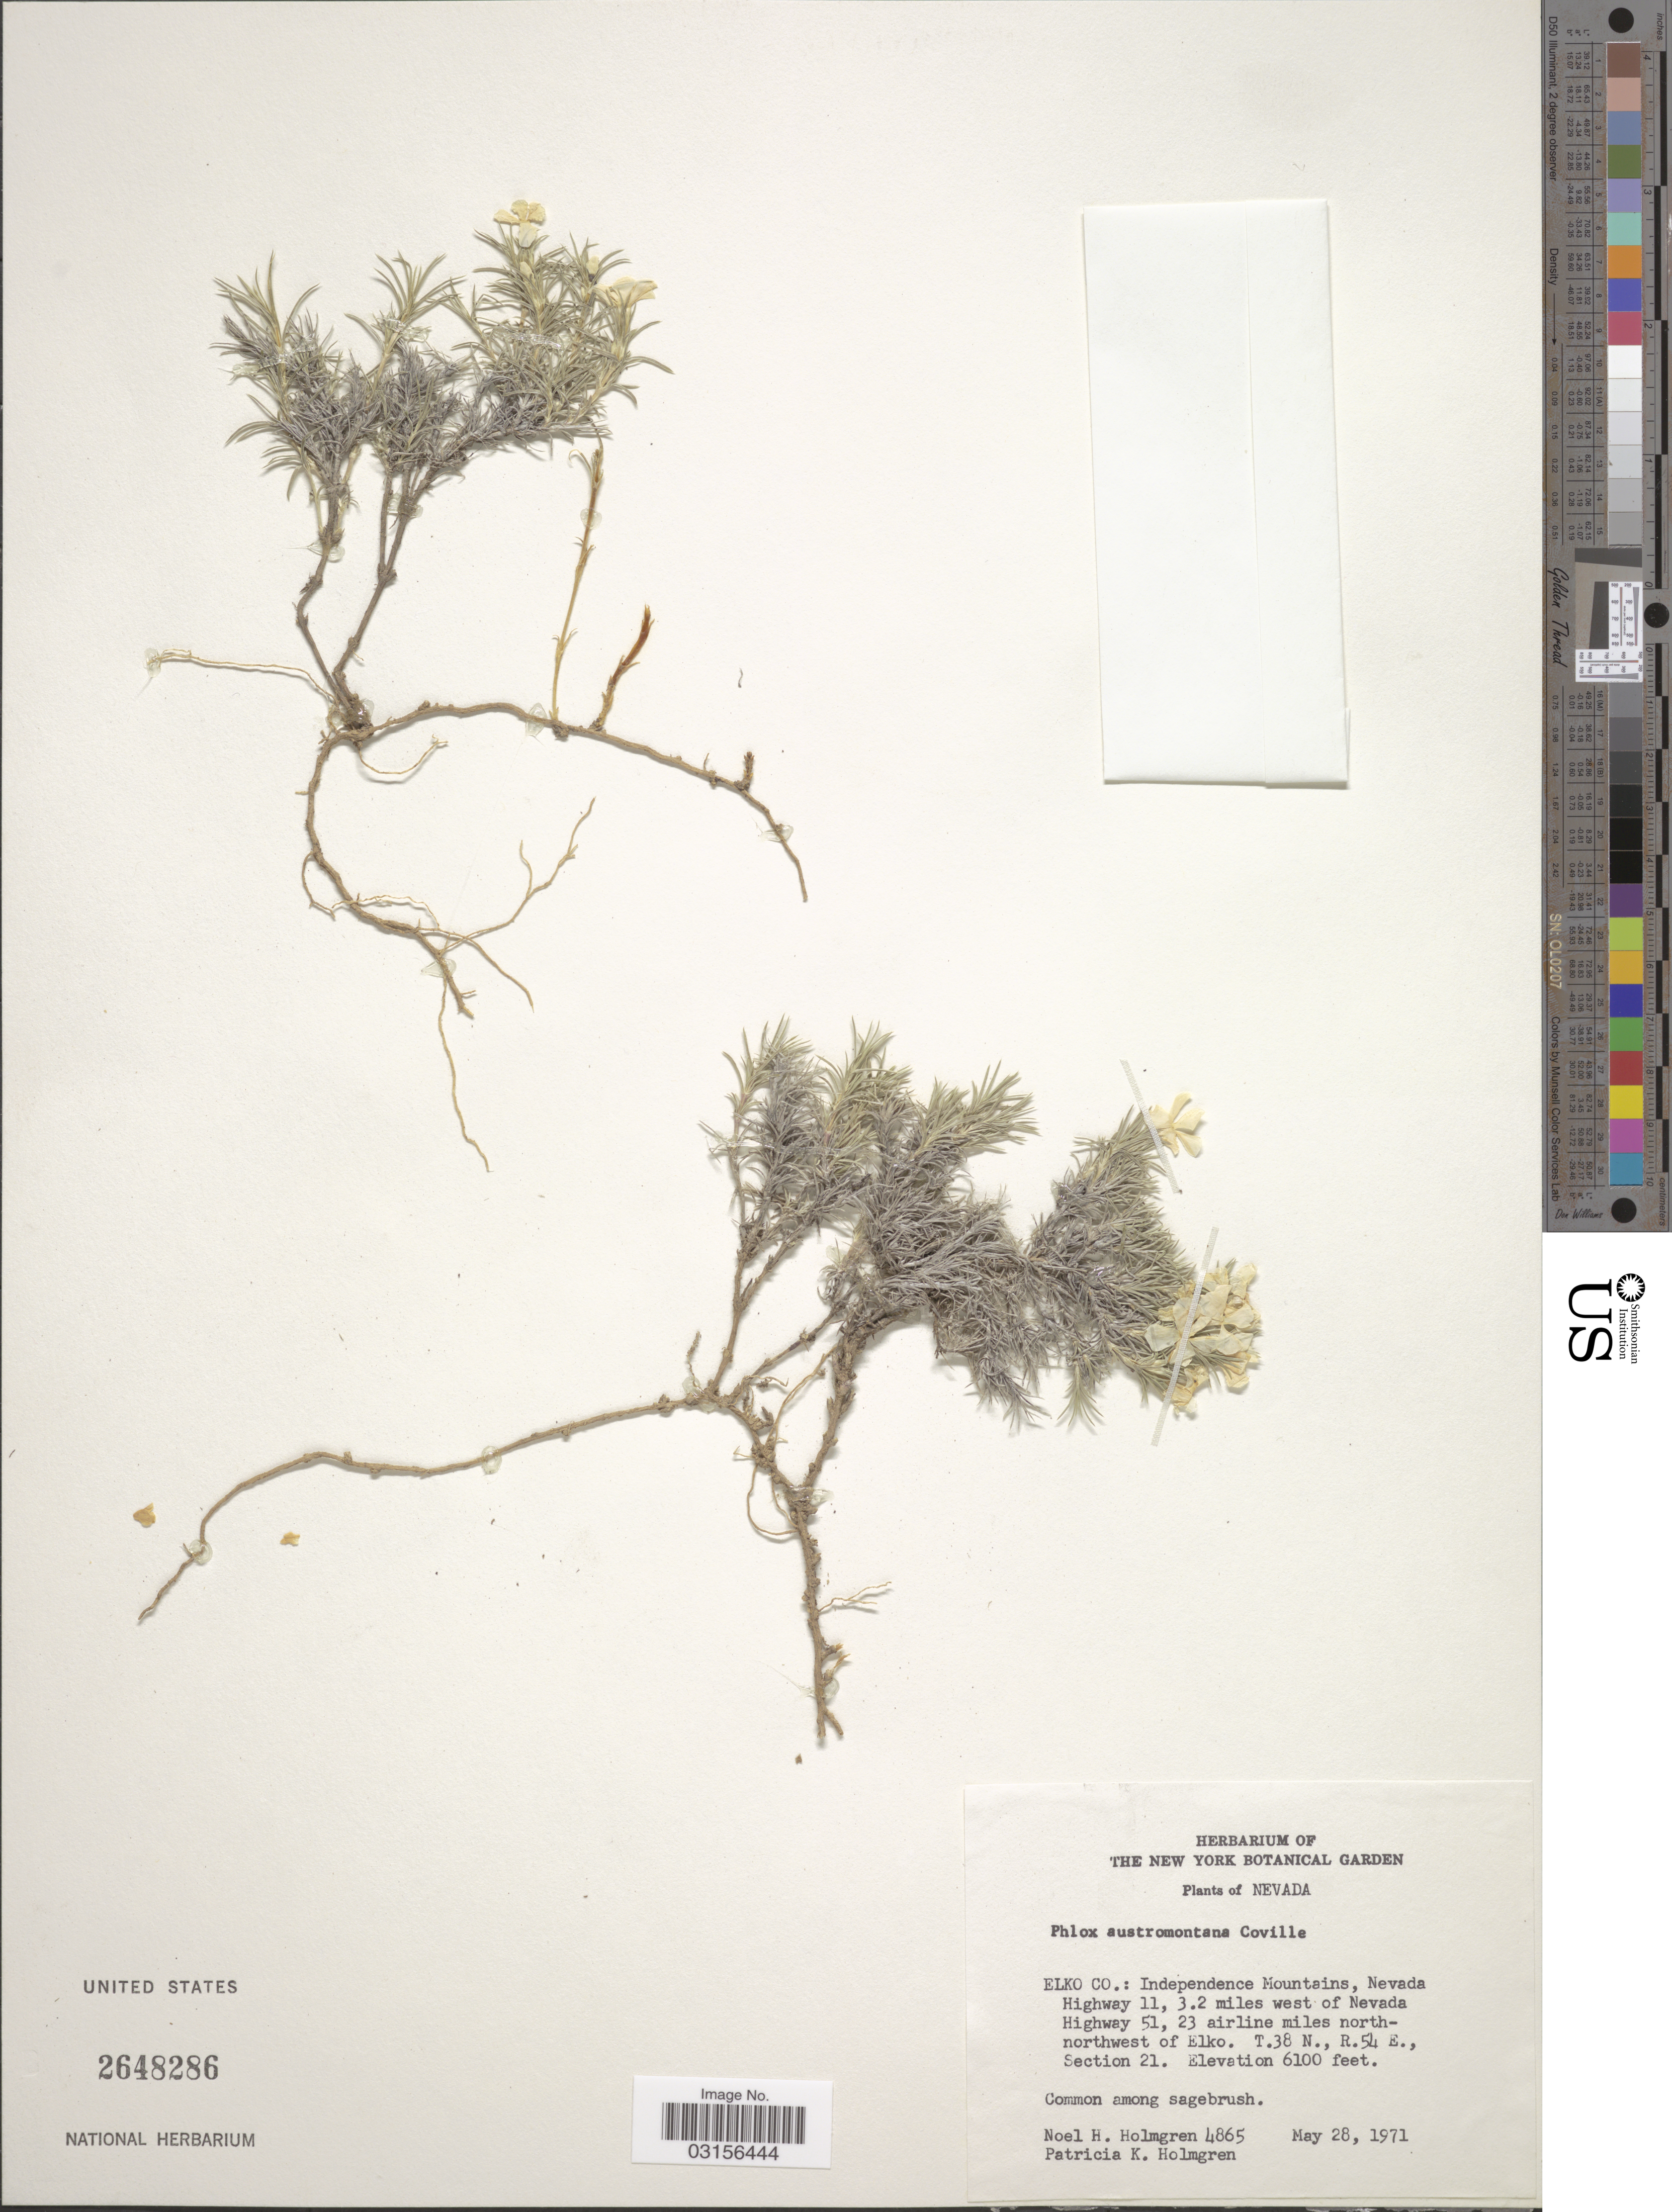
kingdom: Plantae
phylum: Tracheophyta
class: Magnoliopsida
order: Ericales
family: Polemoniaceae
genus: Phlox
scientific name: Phlox austromontana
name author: Coville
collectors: N. H. Holmgren & P. K. Holmgren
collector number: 4865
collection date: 1971-05-28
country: United States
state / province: Nevada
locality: Elko Co.: Independence Mountains, Nevada Highway 11, 3.2 miles west of Nevada Highway 51, 23 airline miles north-northwest of Elko. T38N, R54E, Section 21.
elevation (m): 1859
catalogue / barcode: US 2648286